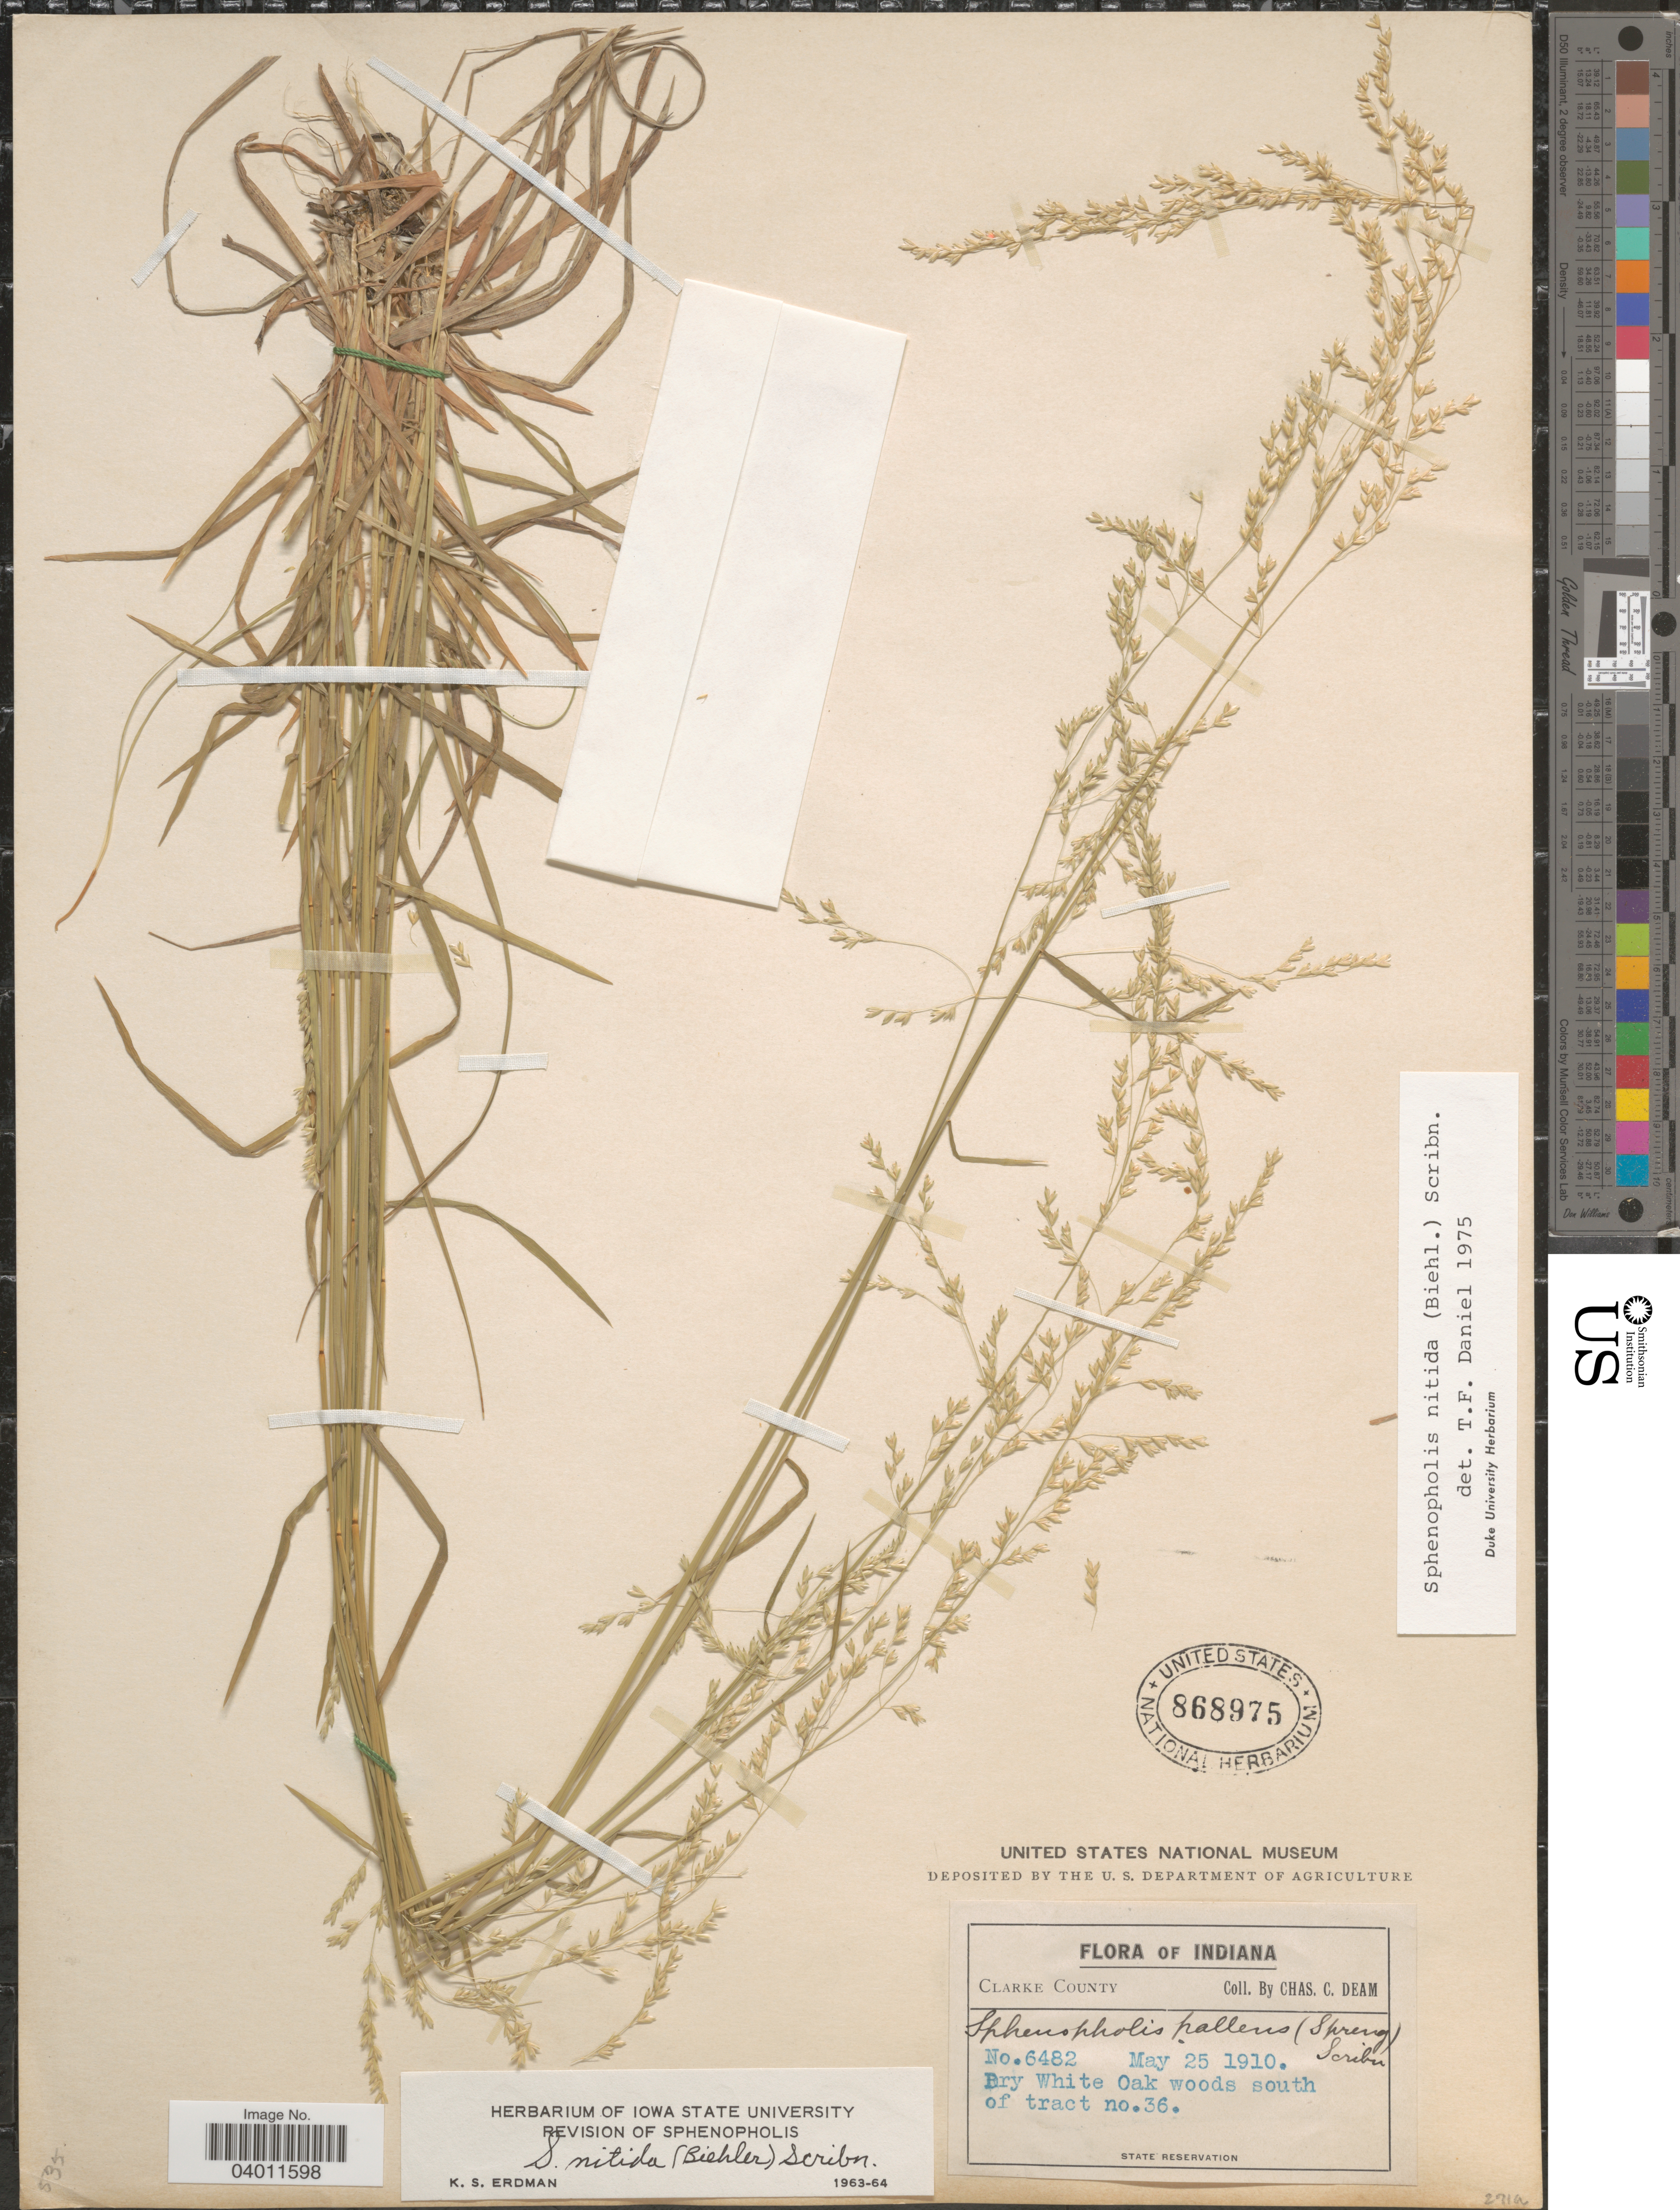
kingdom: Plantae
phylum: Tracheophyta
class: Liliopsida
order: Poales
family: Poaceae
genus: Sphenopholis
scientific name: Sphenopholis nitida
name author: (Biehler) Scribn.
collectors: C. C. Deam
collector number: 6482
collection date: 1910-05-25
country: United States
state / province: Indiana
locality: Dry White Oak woods south of tract no.36.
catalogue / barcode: US 868975